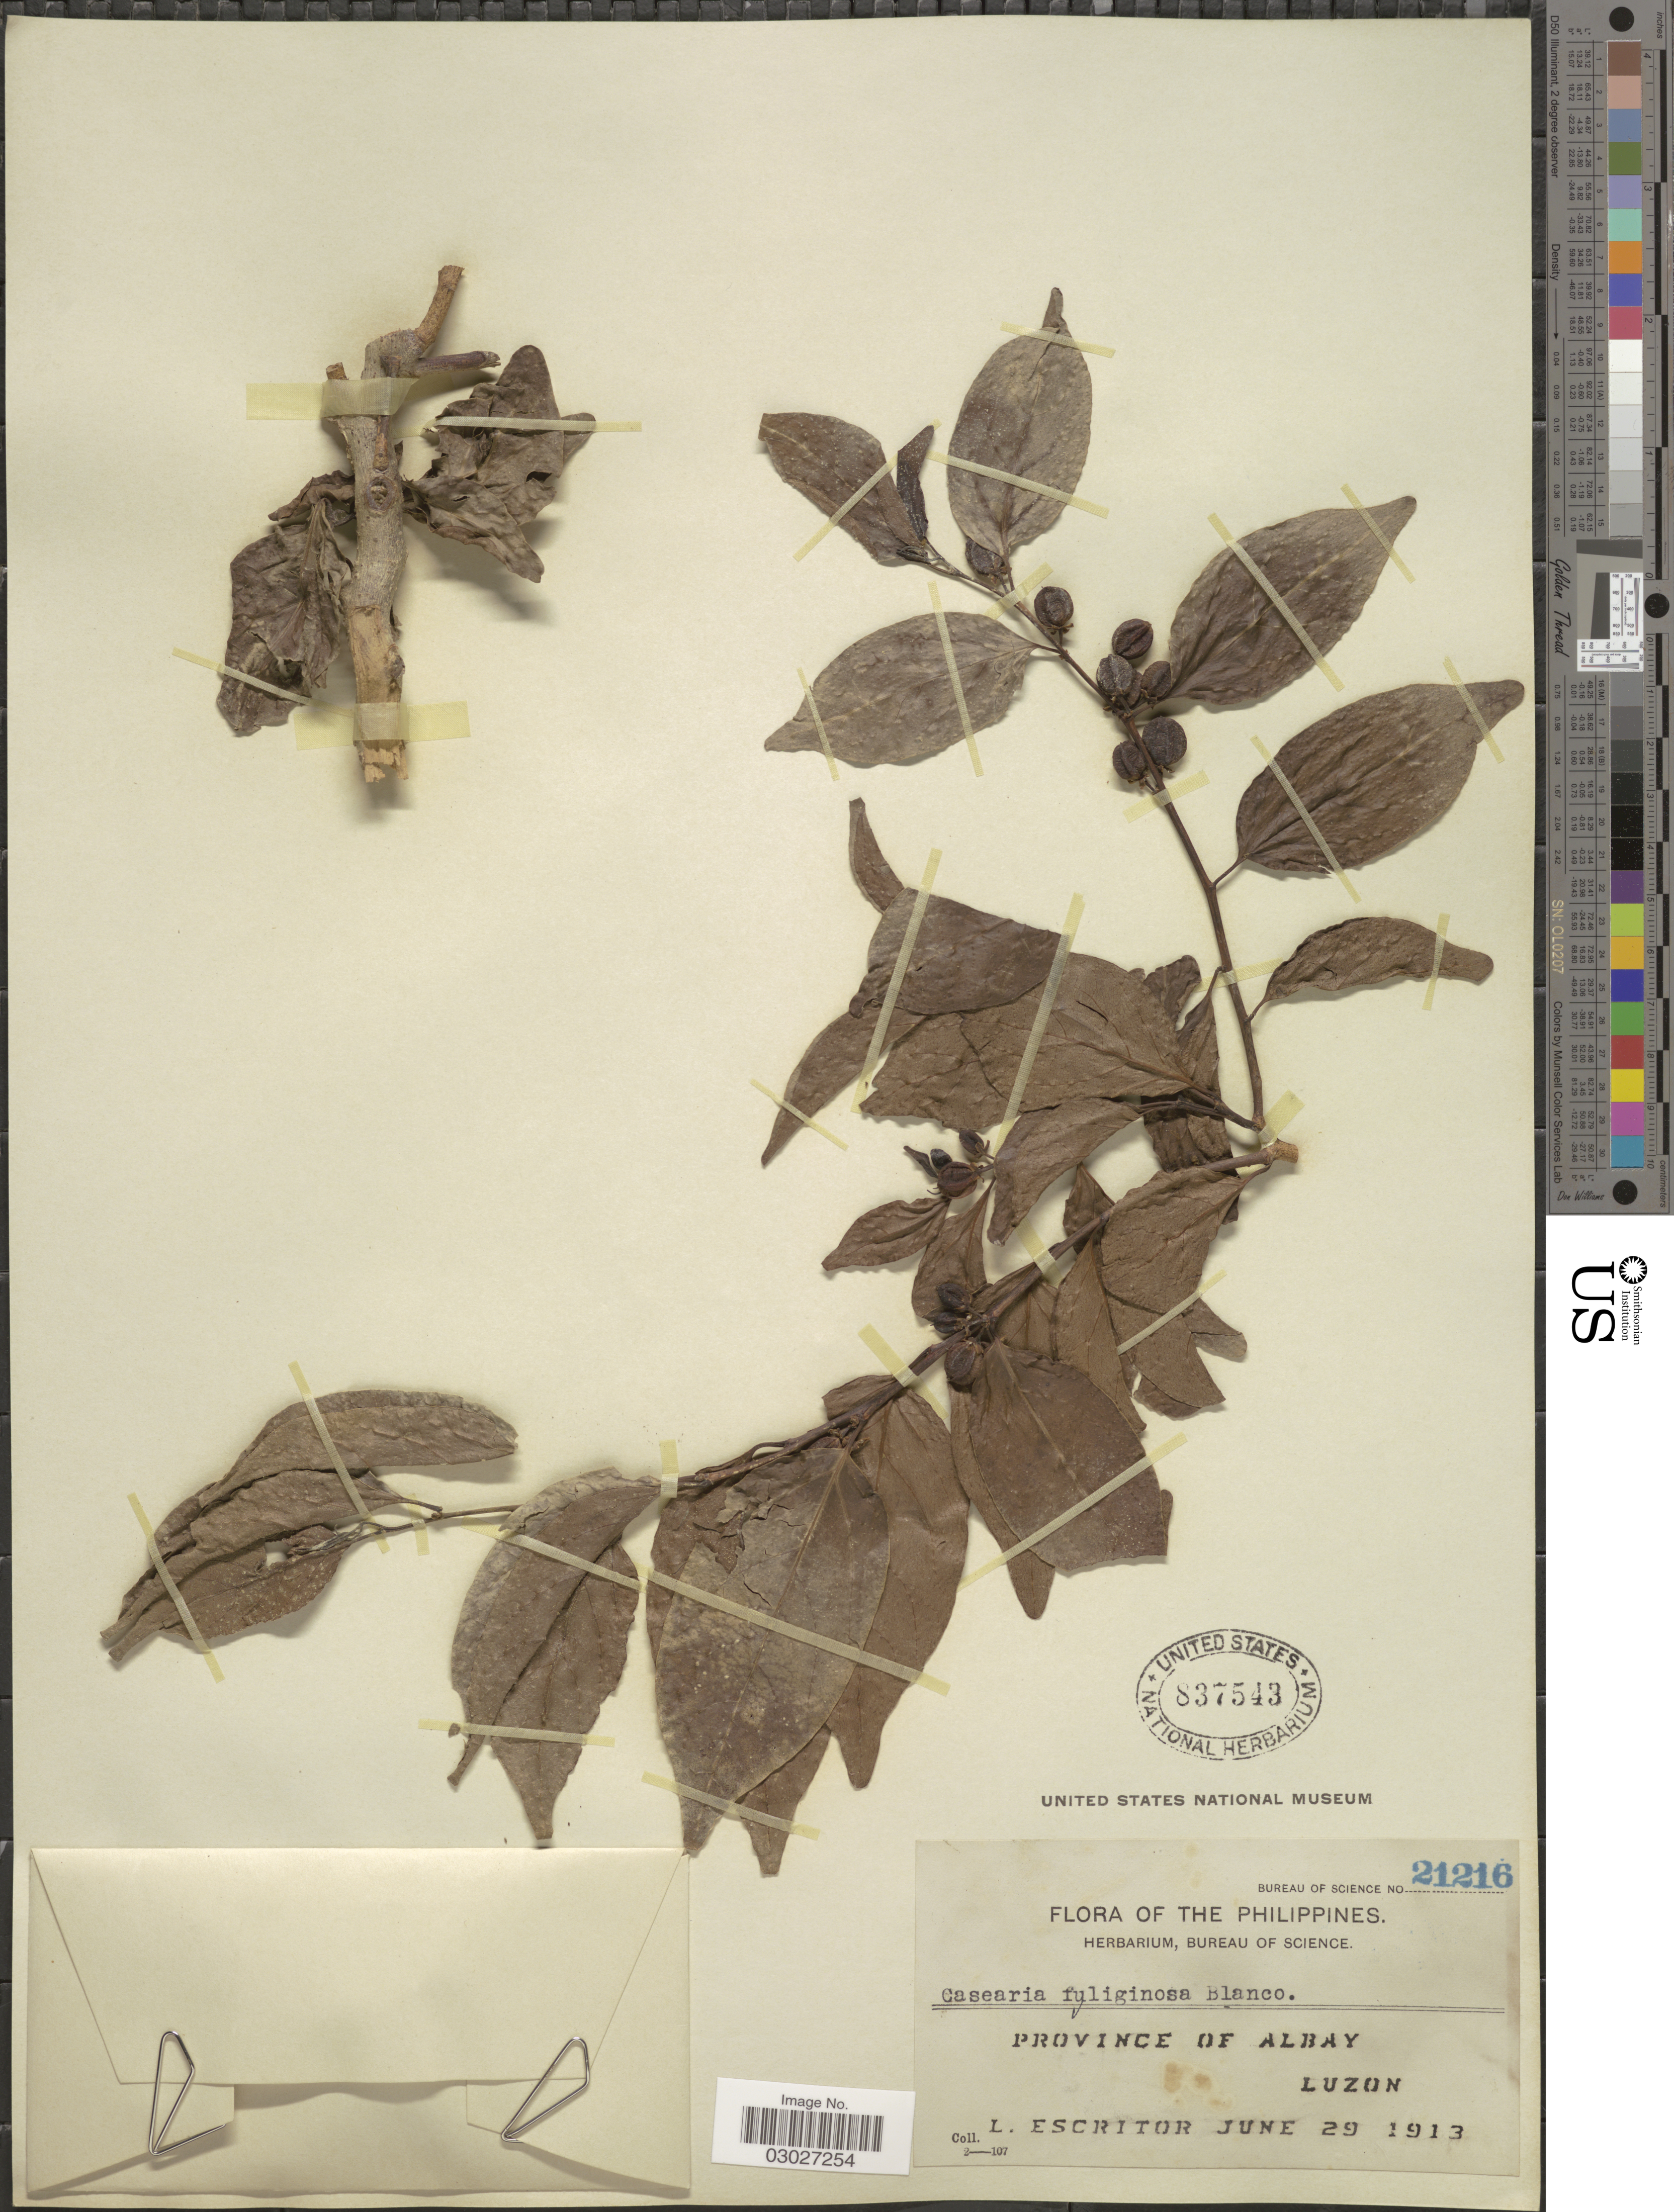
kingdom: Plantae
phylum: Tracheophyta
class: Magnoliopsida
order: Malpighiales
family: Salicaceae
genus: Casearia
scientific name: Casearia fuliginosa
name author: (Blanco) Blanco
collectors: L. Escritor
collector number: Bureau of Science 21216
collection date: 1913-06-29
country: Philippines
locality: Province of Albay, Luzon.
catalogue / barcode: US 837543